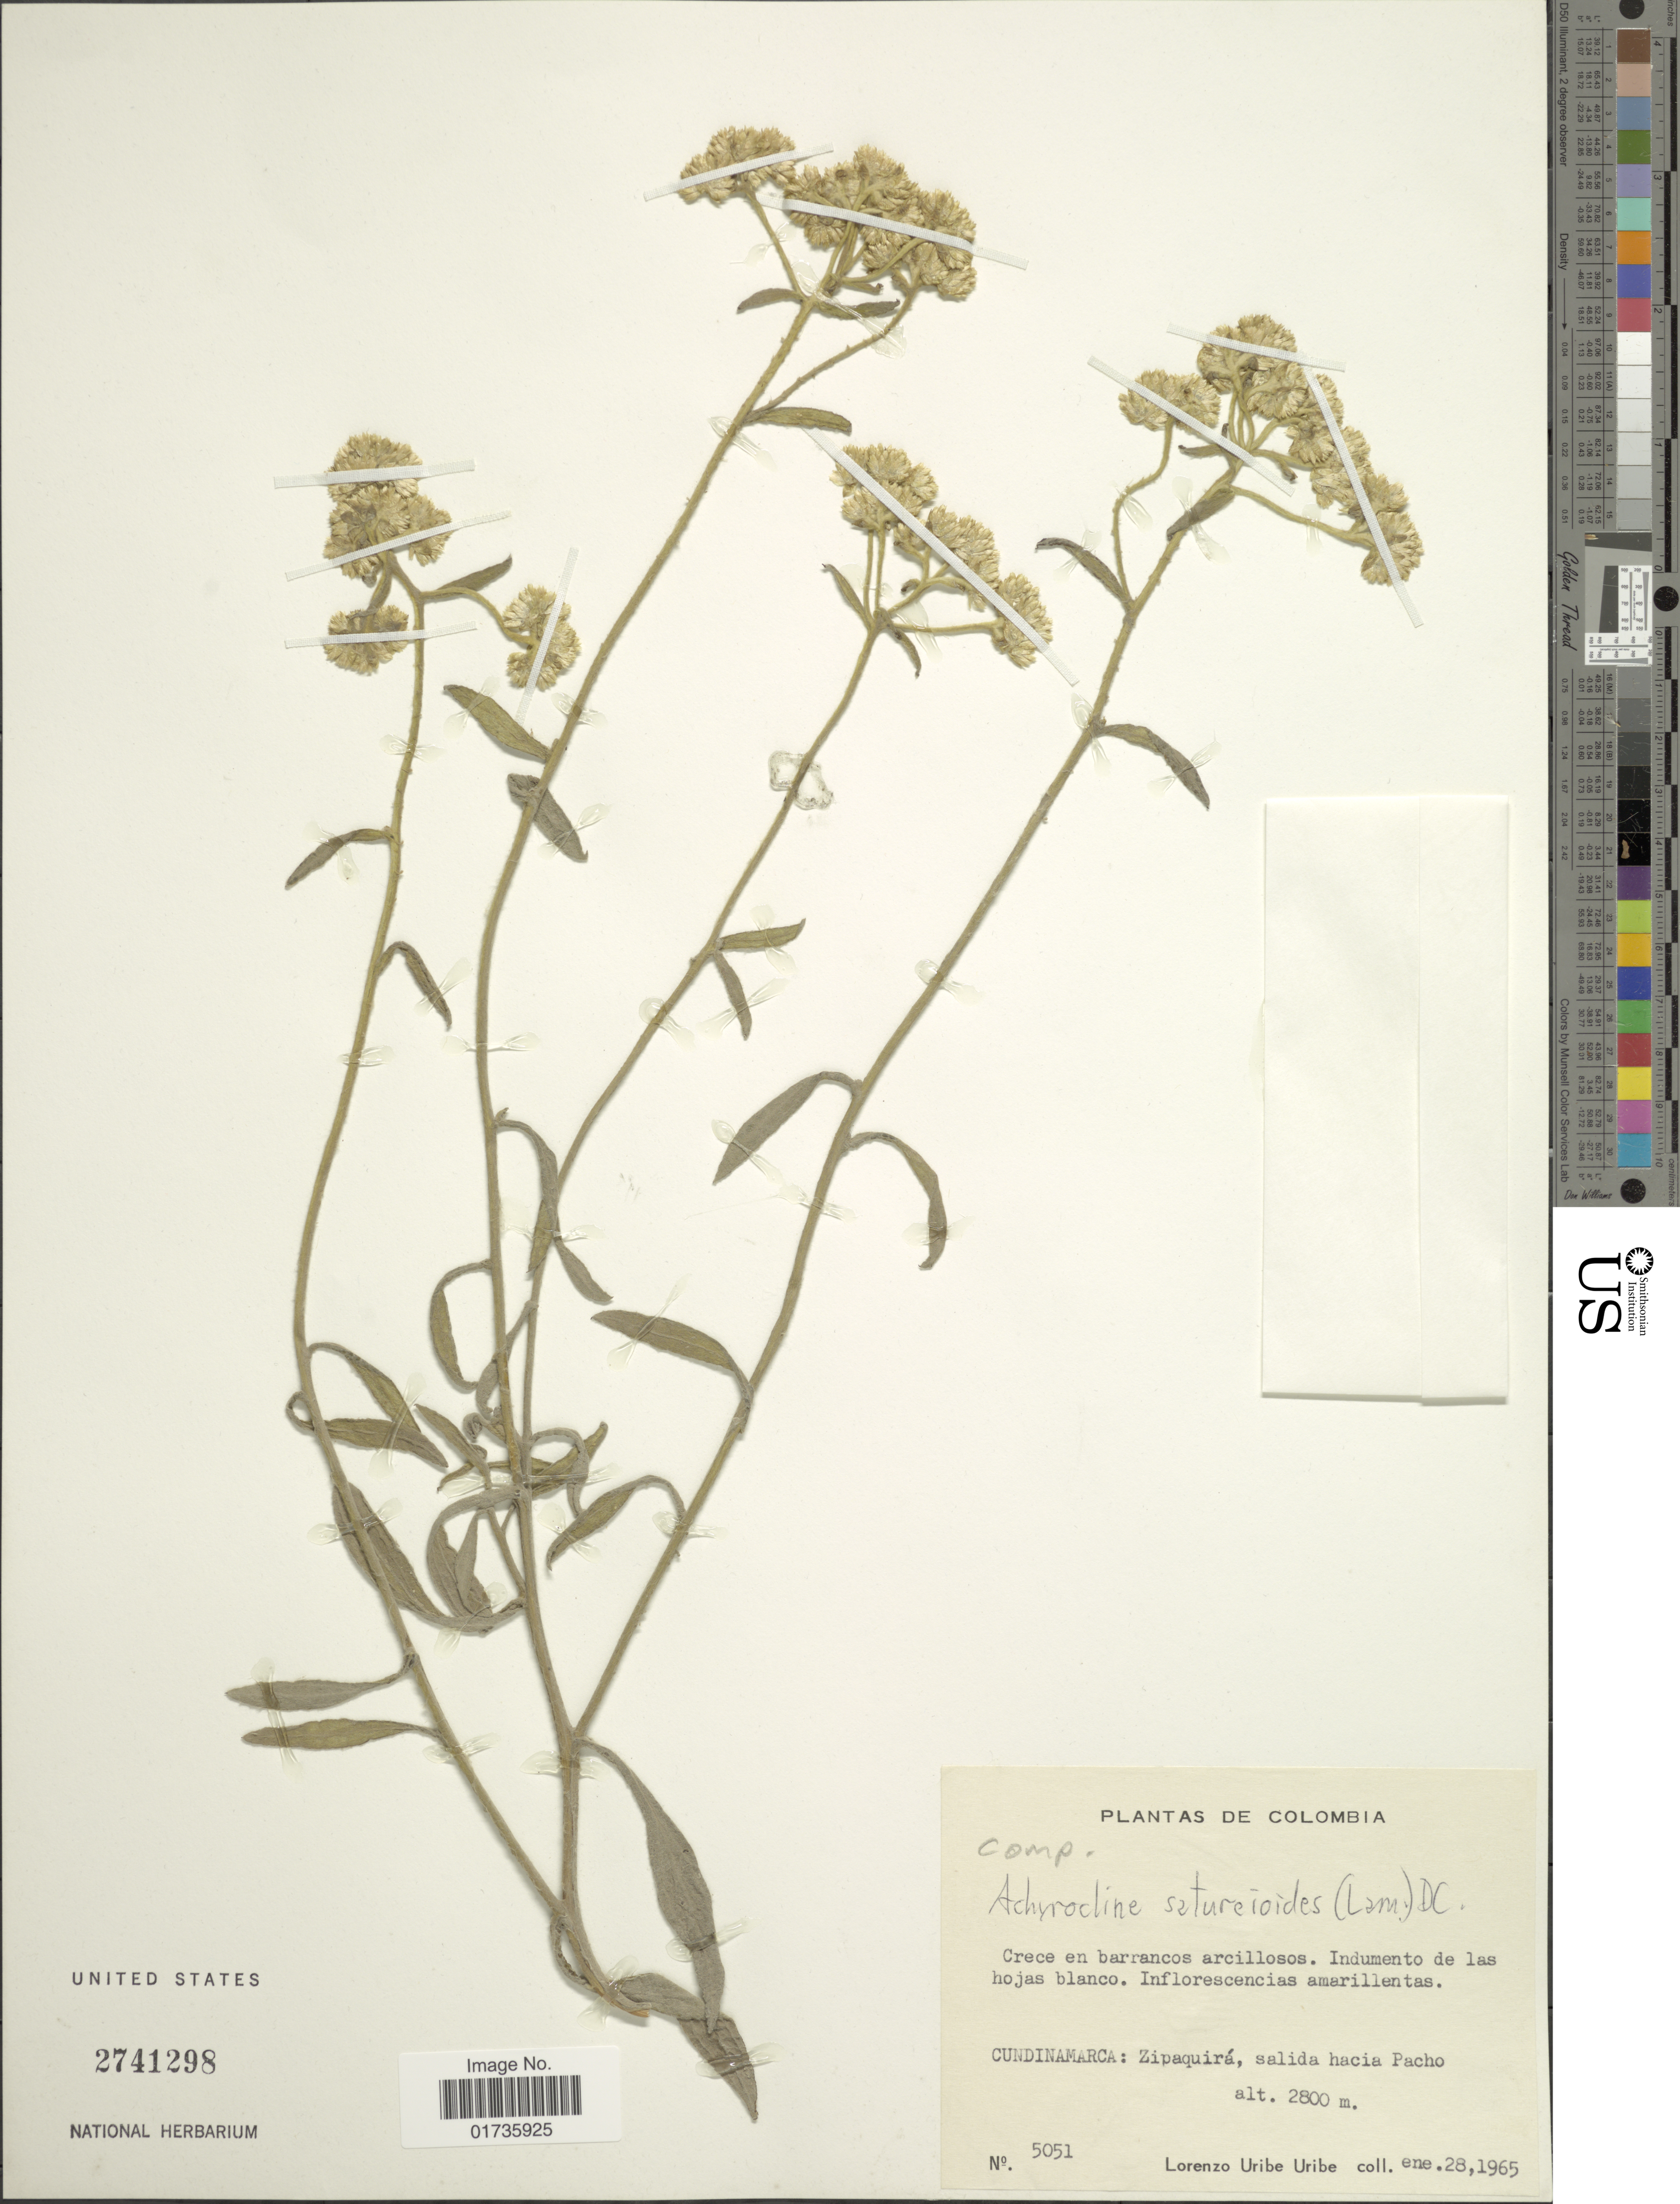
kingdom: Plantae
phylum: Tracheophyta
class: Magnoliopsida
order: Asterales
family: Asteraceae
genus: Achyrocline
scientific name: Achyrocline satureioides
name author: (Lam.) DC.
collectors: L. Uribe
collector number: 5051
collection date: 1965-02-28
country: Colombia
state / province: Cundinamarca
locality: Zipaquirá, salida hacia Pacho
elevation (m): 2800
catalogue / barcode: US 2741298